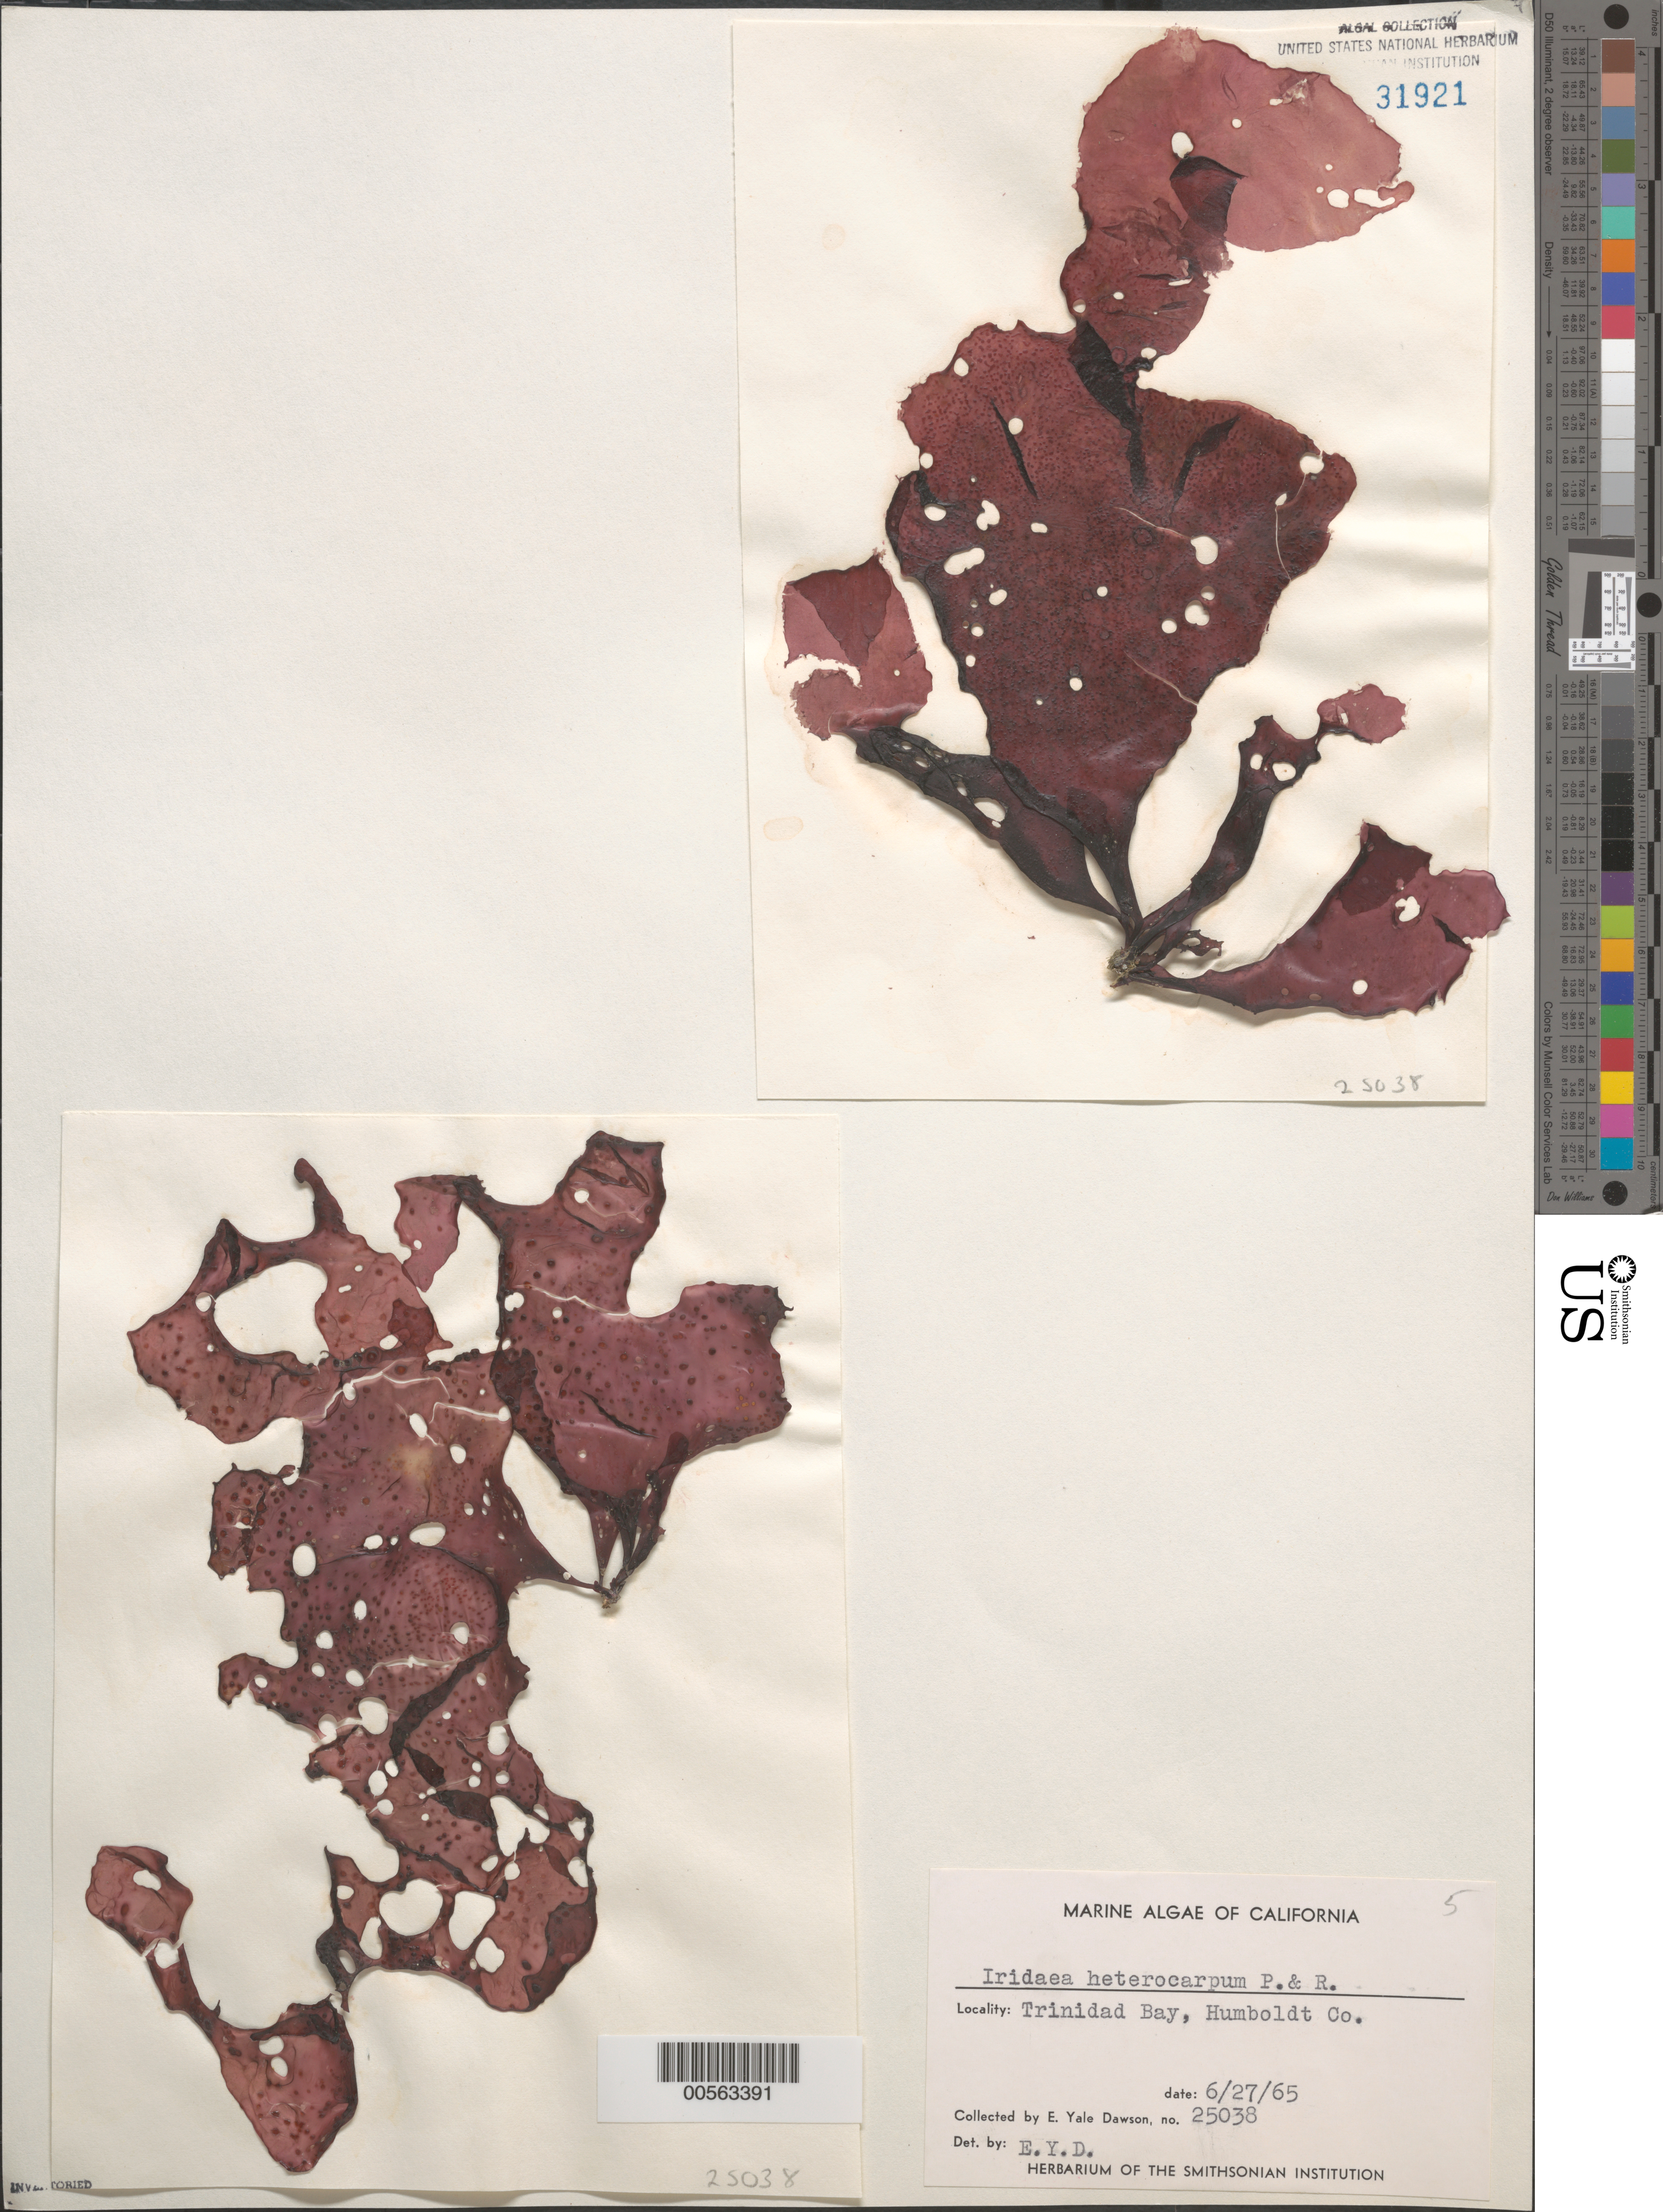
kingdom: Plantae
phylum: Rhodophyta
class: Florideophyceae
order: Gigartinales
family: Gigartinaceae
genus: Chondrus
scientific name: Chondrus crispus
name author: Stackh.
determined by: Algae name updating Project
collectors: E. Y. Dawson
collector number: EYD 25038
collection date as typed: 27 Jun 1965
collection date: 1965-06-27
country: United States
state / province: California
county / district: Humboldt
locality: Trinidad Bay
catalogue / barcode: US 31921